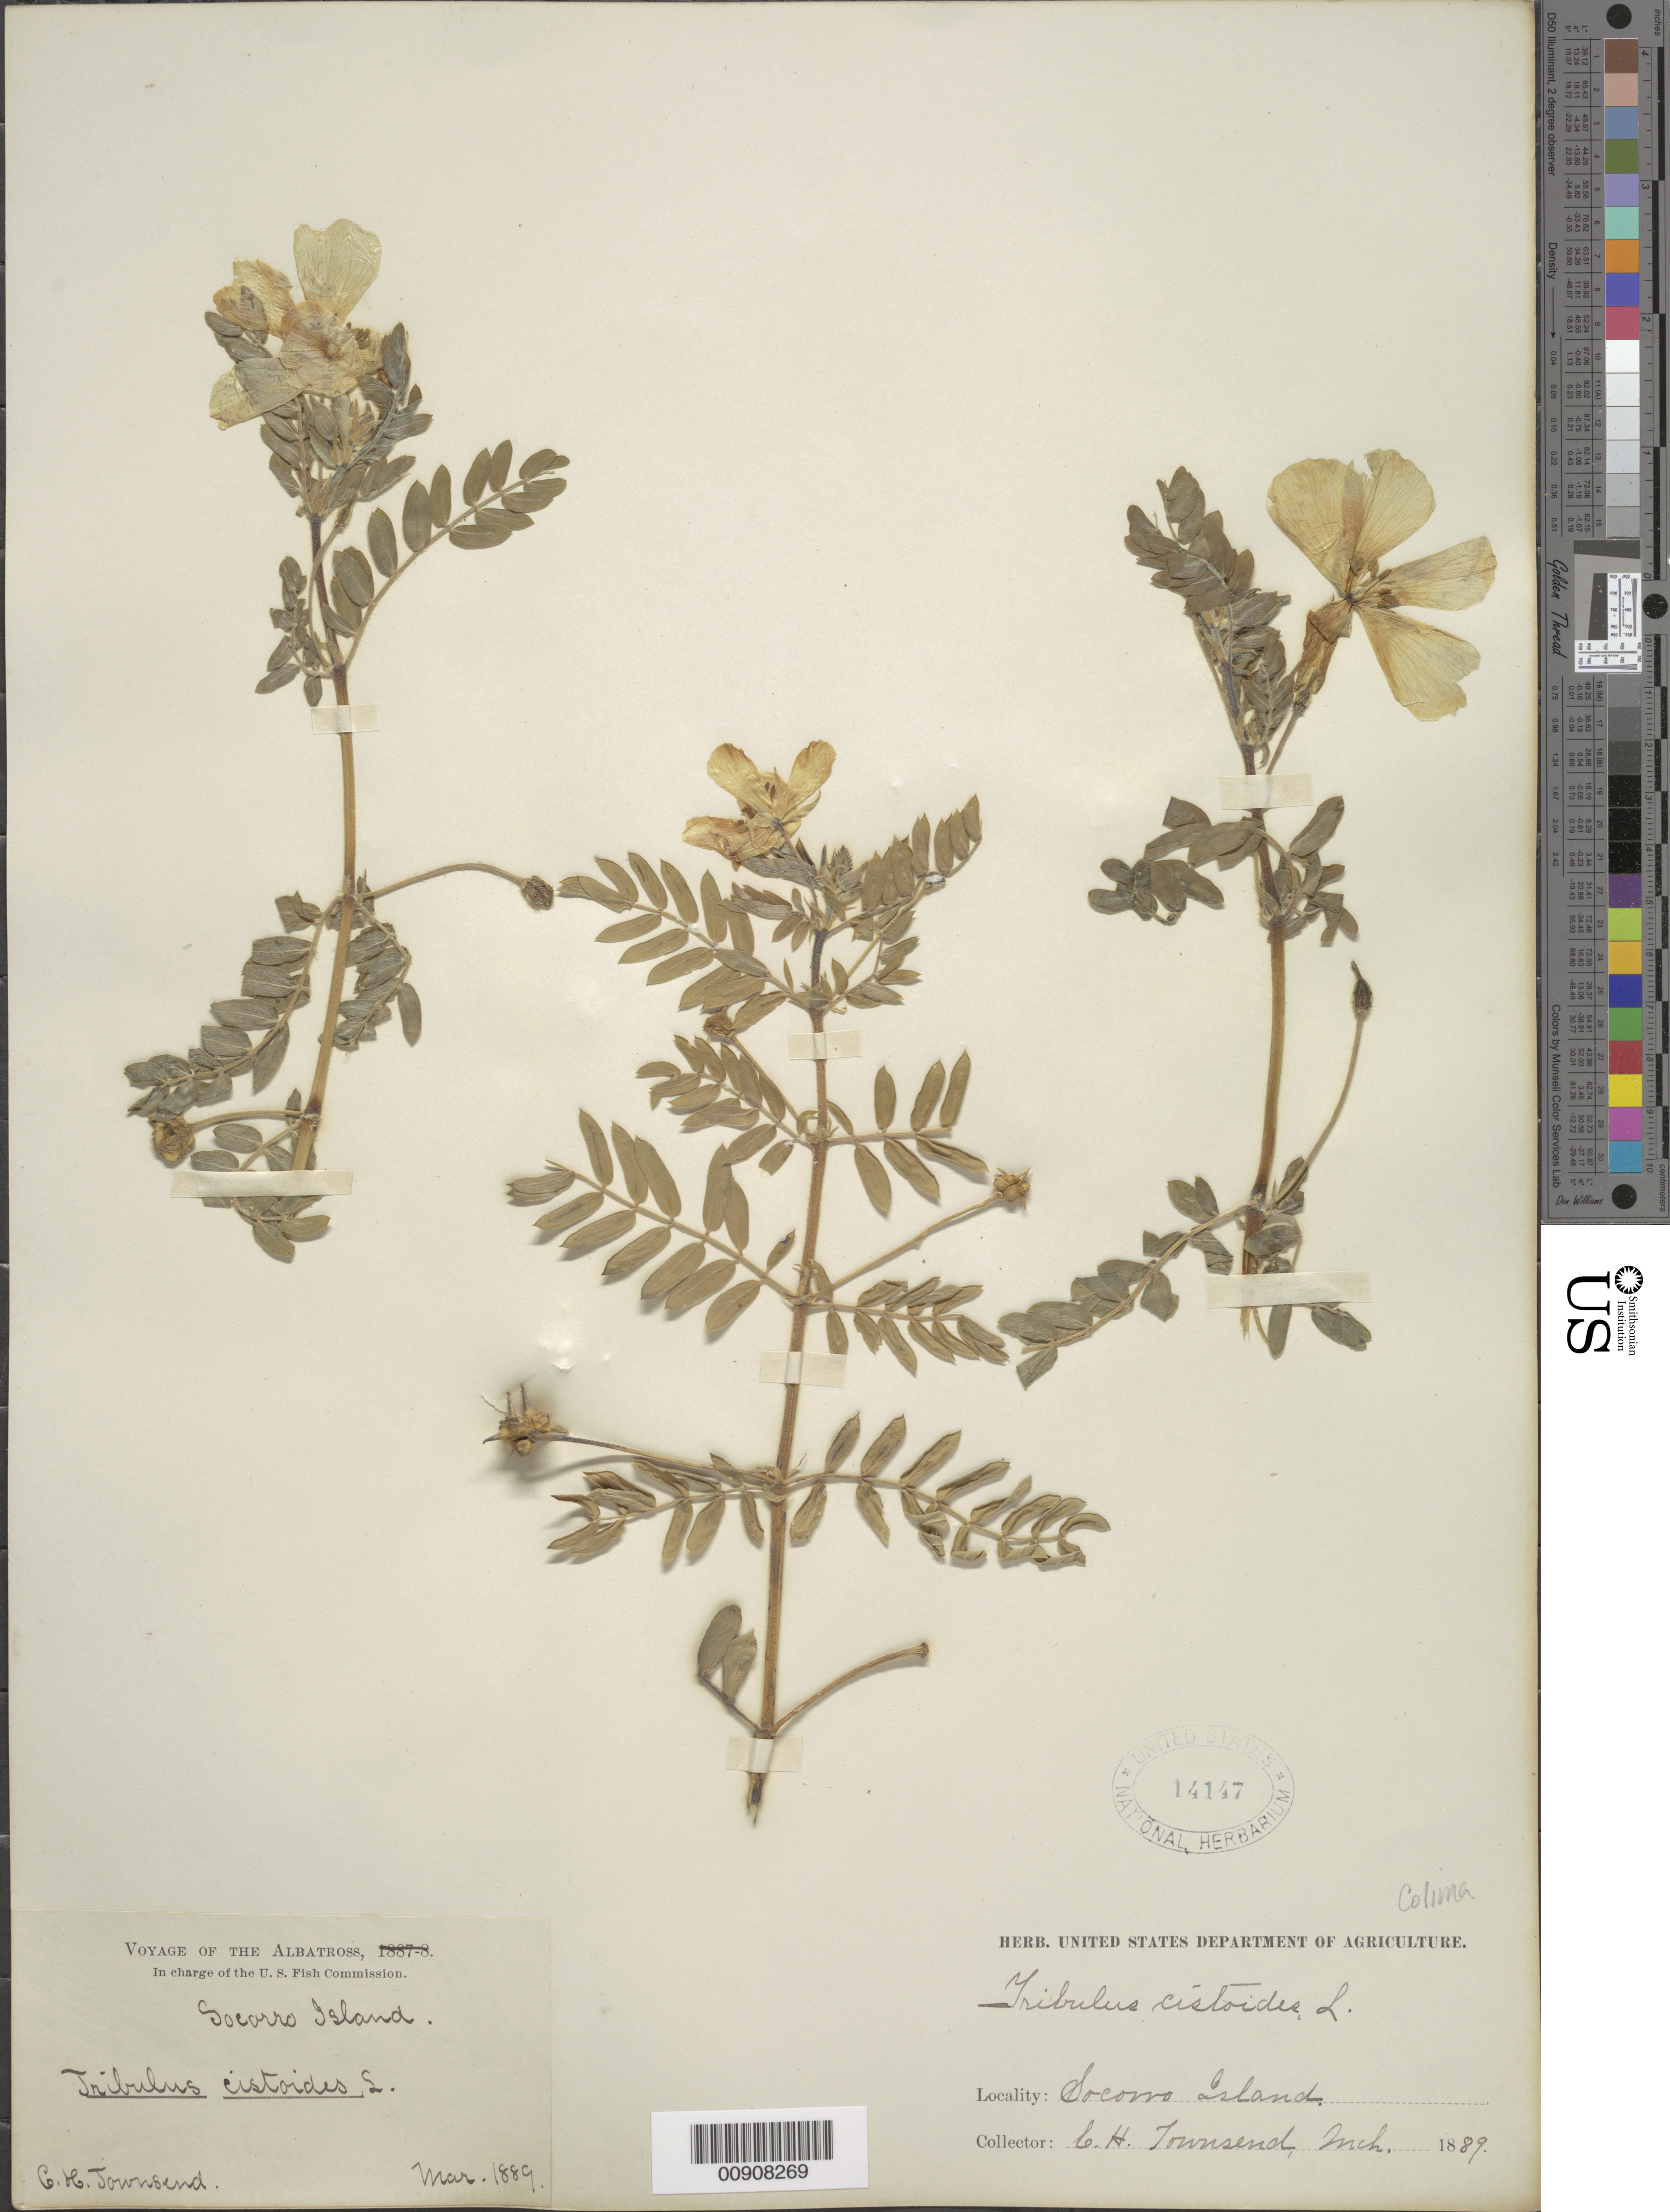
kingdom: Plantae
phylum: Tracheophyta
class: Magnoliopsida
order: Zygophyllales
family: Zygophyllaceae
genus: Tribulus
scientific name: Tribulus cistoides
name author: L.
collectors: C. H. T. Townsend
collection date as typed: Mar 1889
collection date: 1889-03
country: Mexico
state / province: Colima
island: Socorro I.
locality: Socorro Island.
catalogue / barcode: US 14147